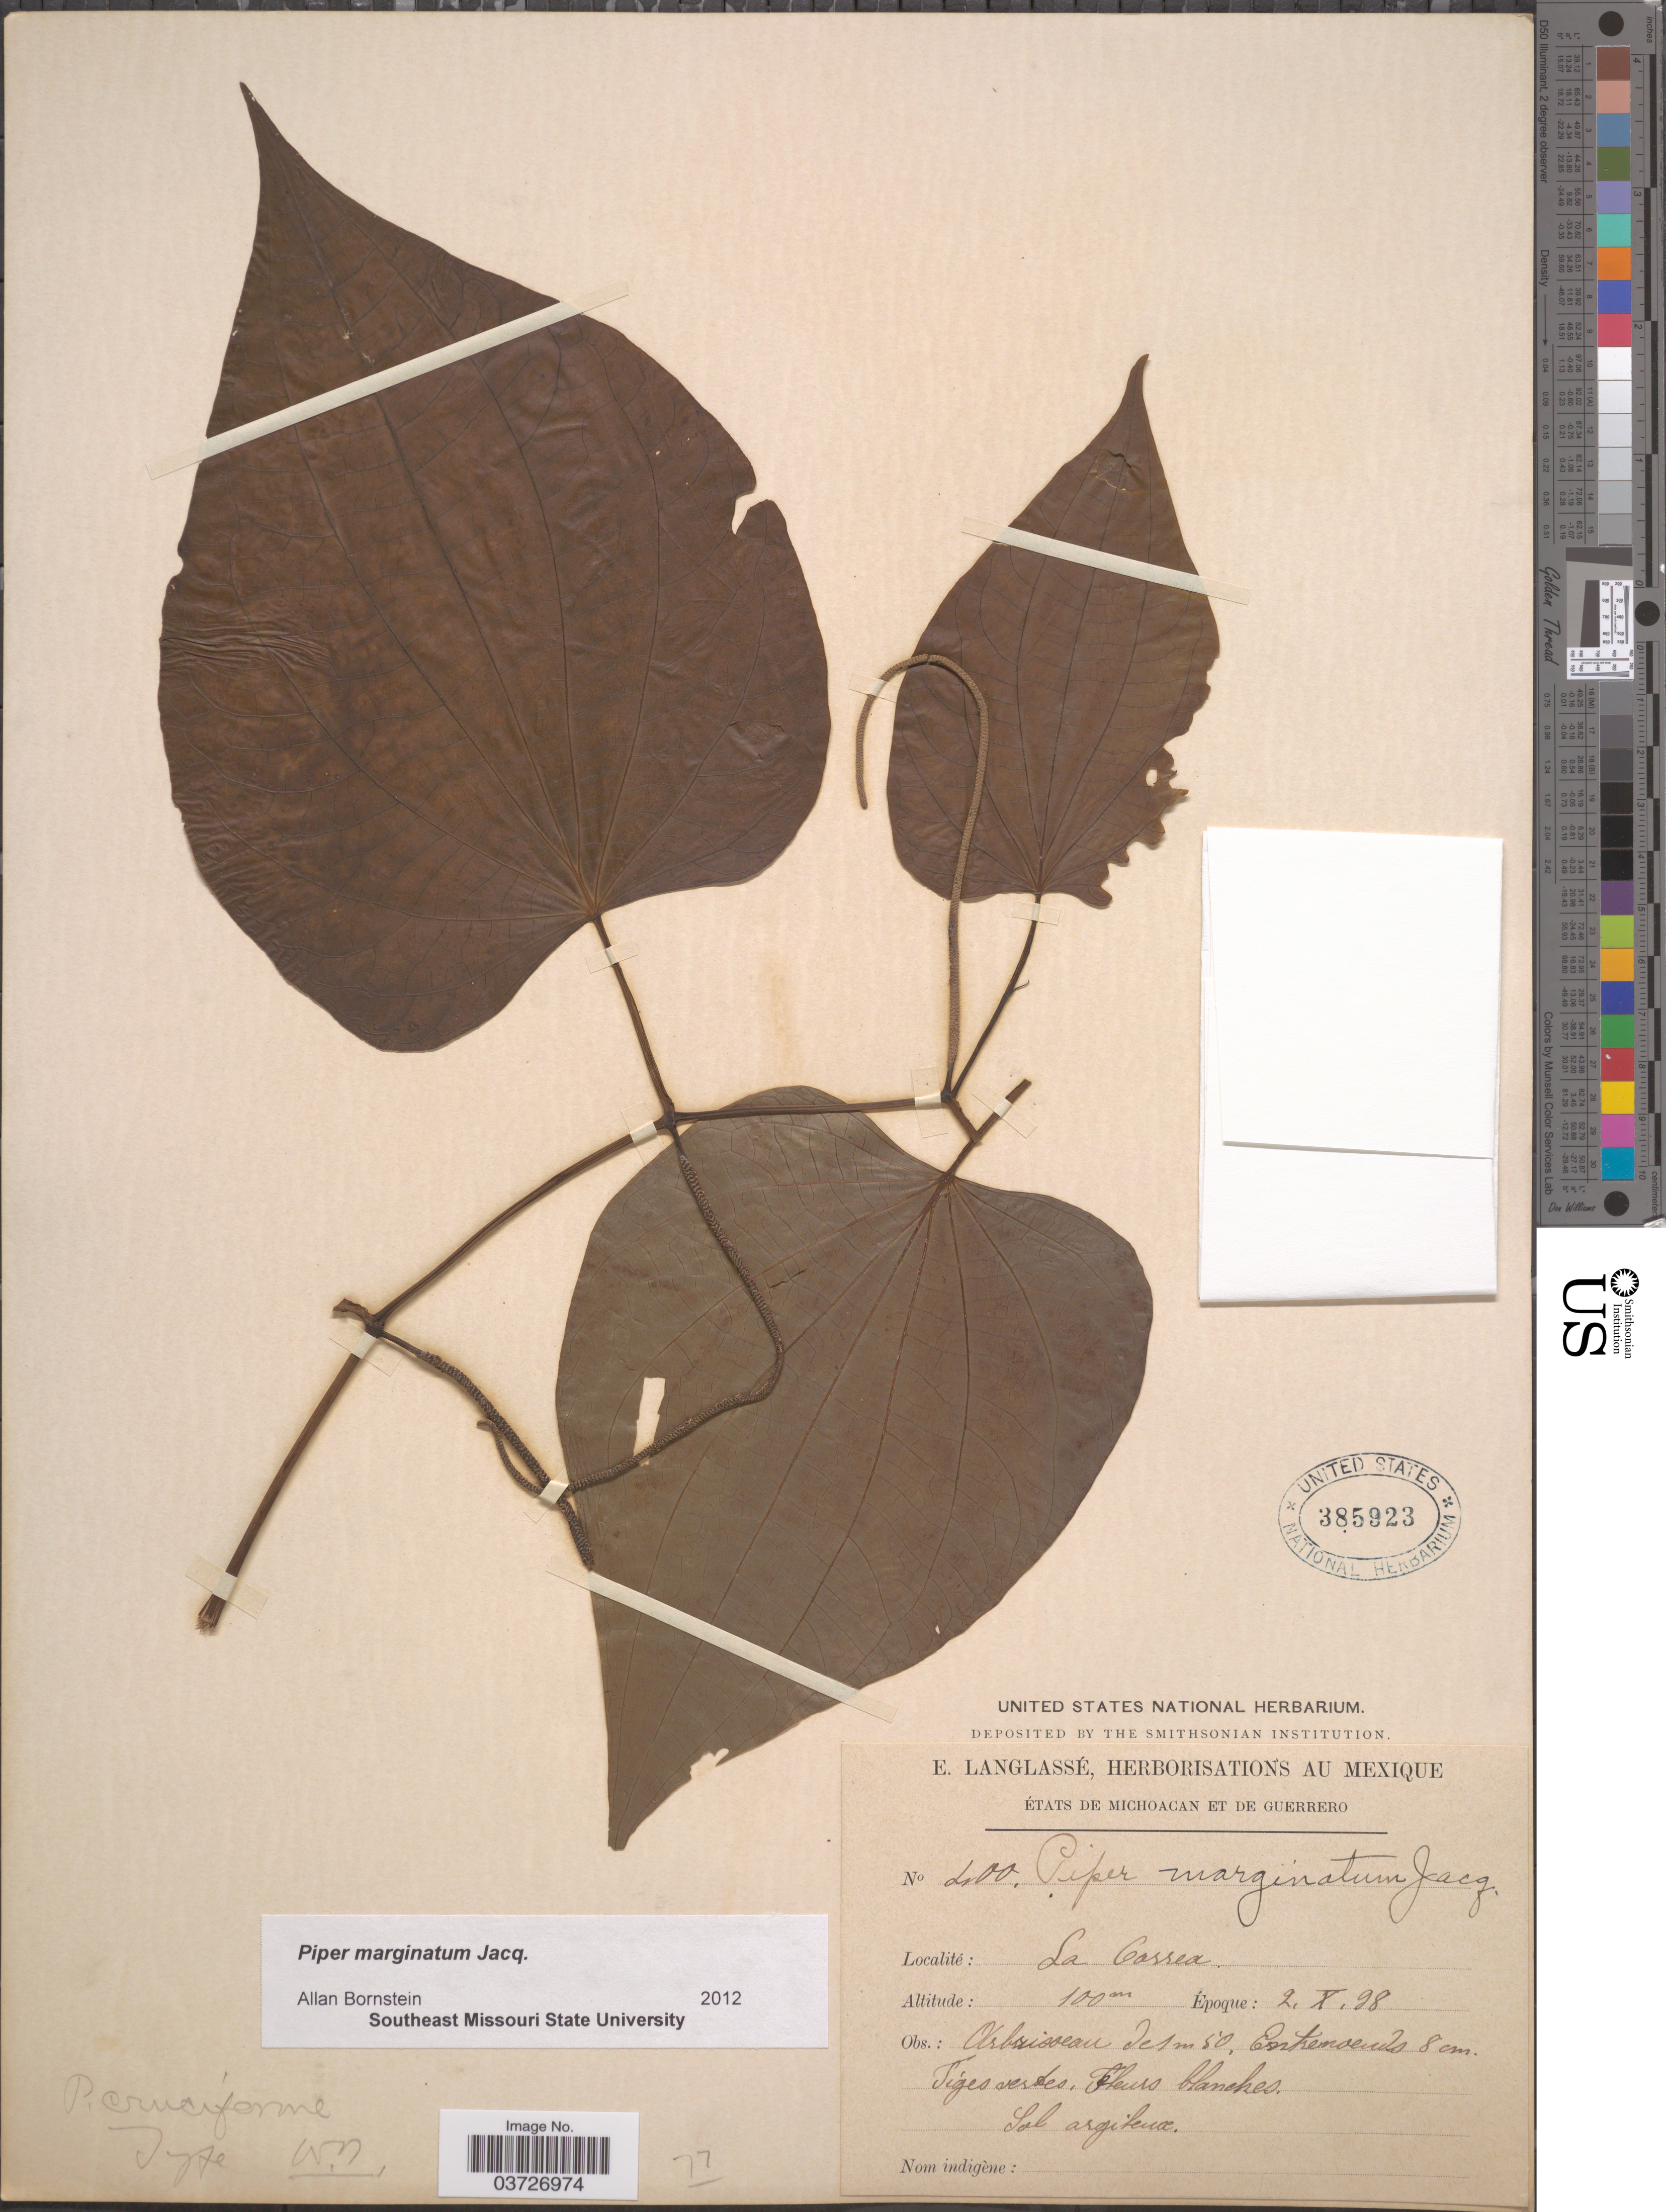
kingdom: Plantae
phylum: Tracheophyta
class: Magnoliopsida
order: Piperales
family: Piperaceae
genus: Piper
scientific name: Piper marginatum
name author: Jacq.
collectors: E. Langlassé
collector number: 400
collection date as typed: Transcribed d/m/y: 2/10/98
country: Mexico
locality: États de Michoagan et de Guerrero. La Correa.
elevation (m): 100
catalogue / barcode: US 385923